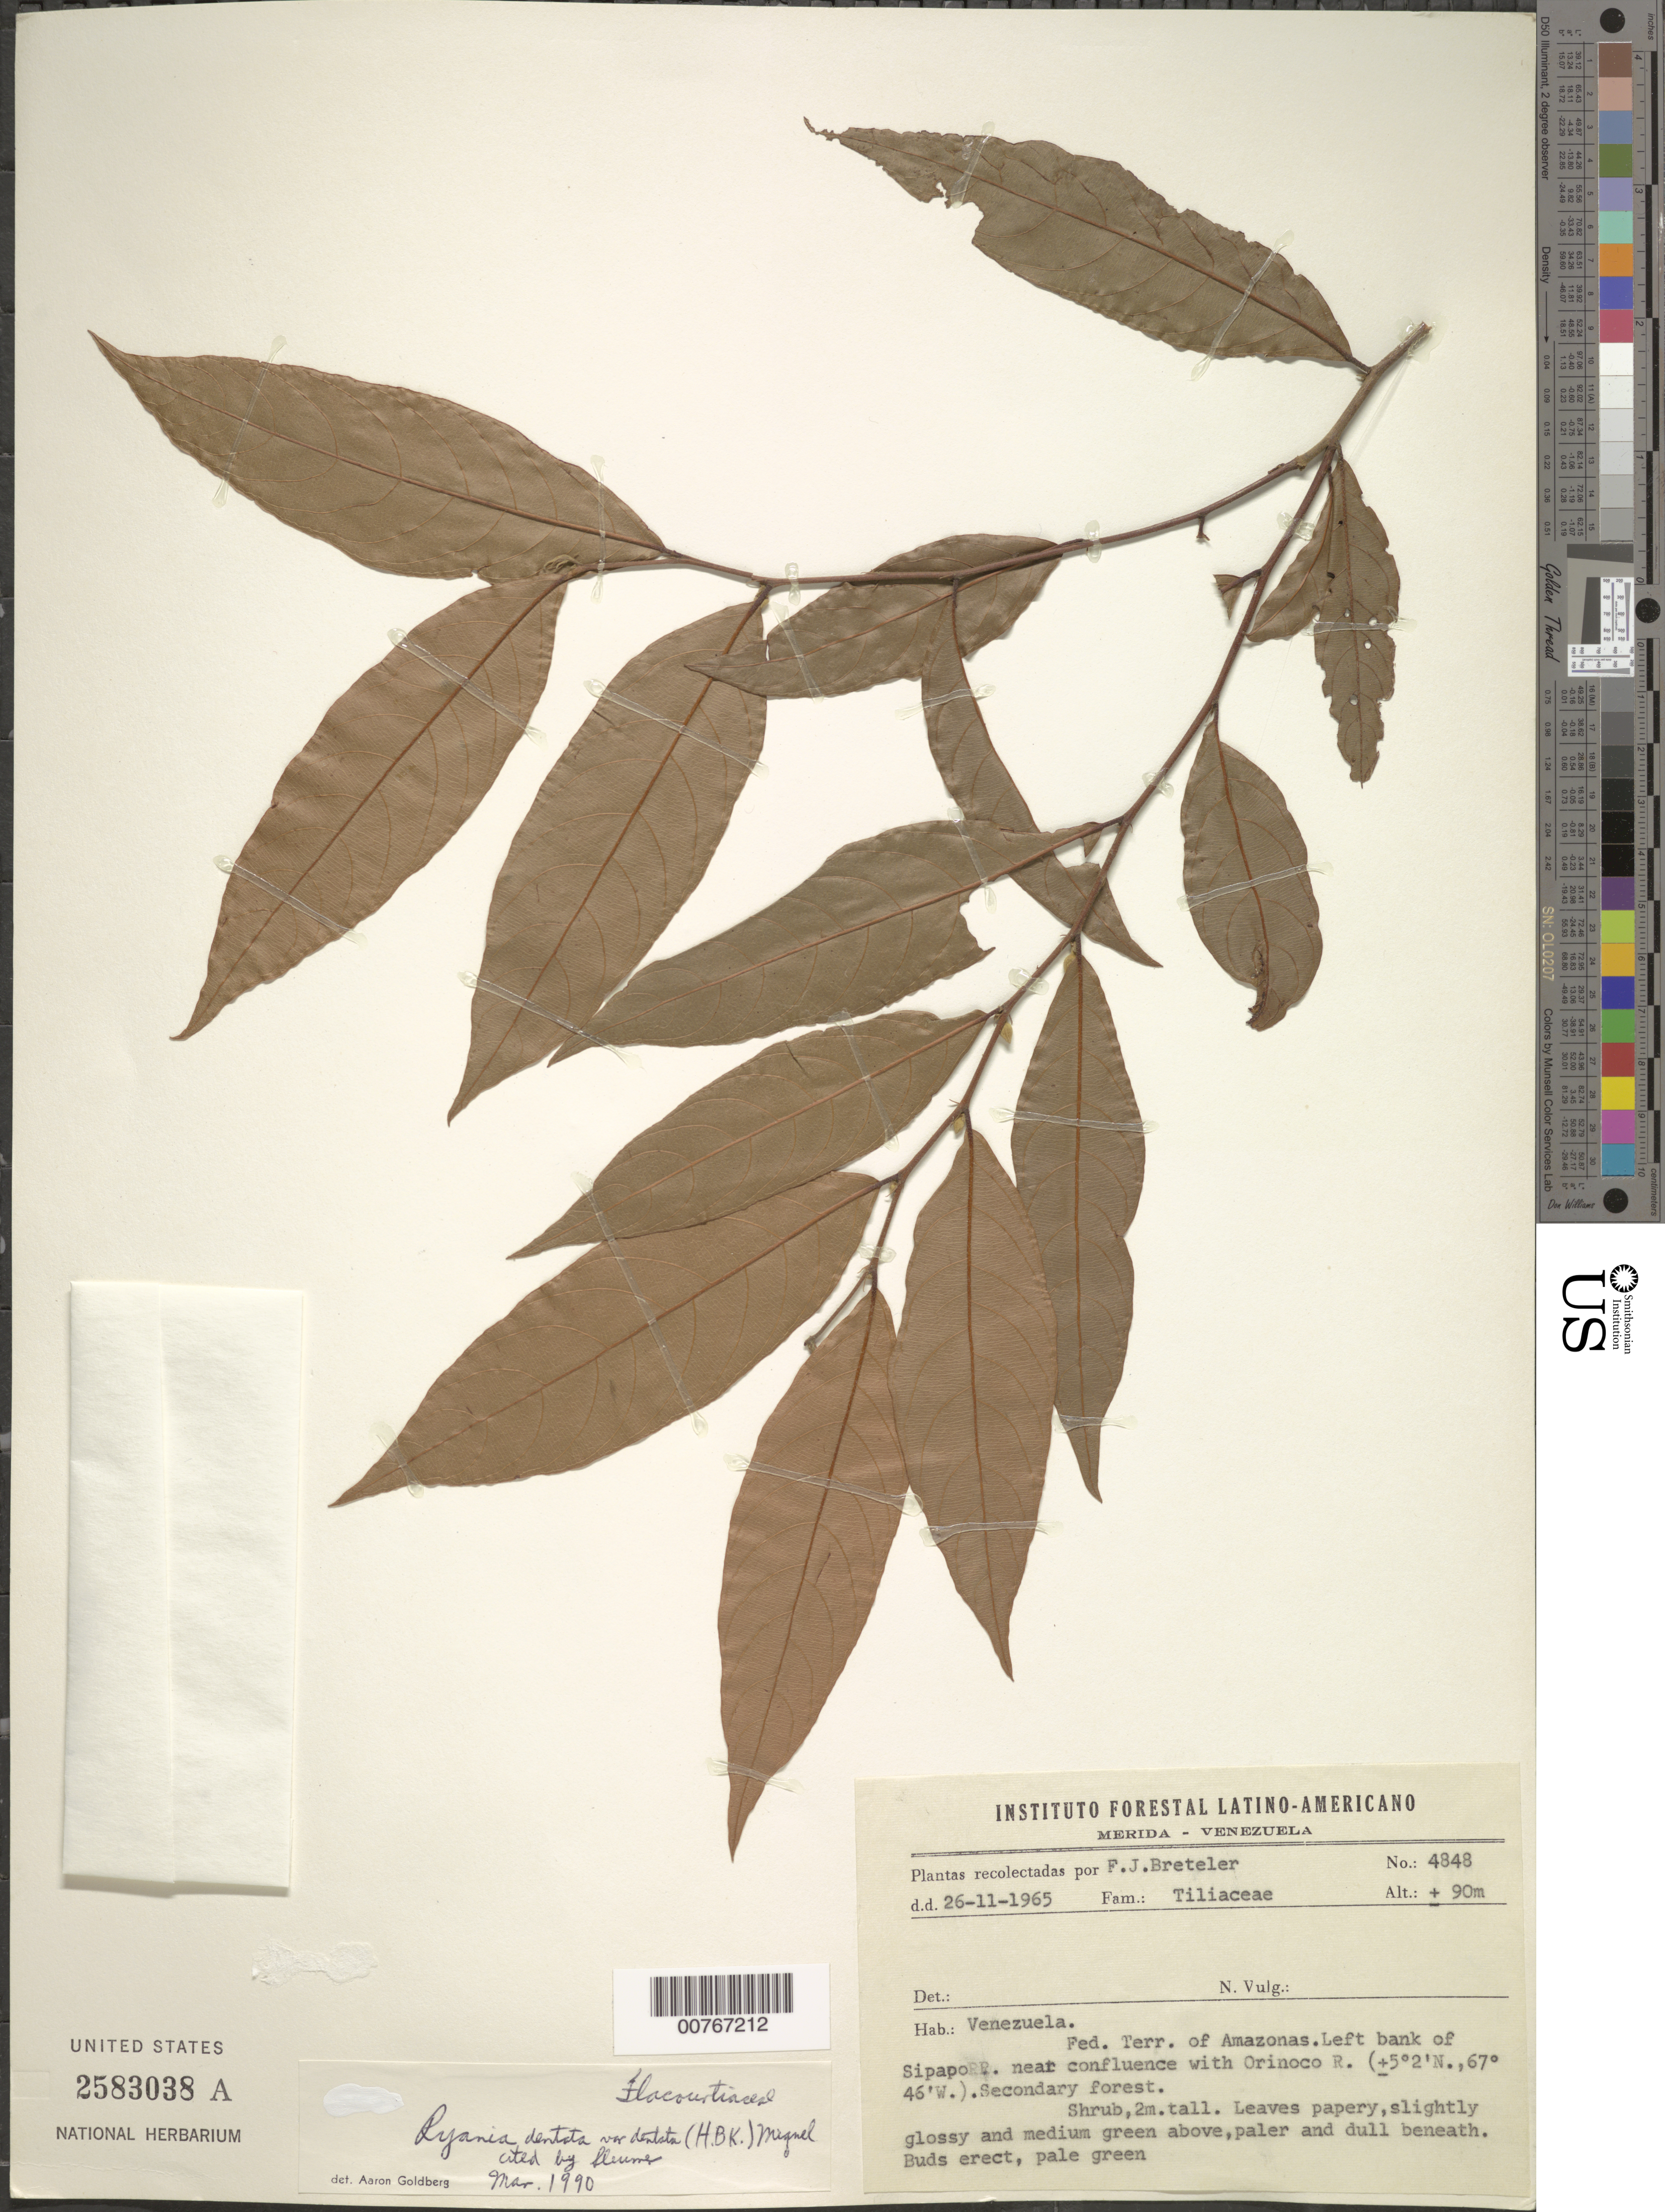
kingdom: Plantae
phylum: Tracheophyta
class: Magnoliopsida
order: Malpighiales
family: Salicaceae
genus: Ryania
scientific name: Ryania dentata var. dentata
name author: Miq.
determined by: Goldberg, Aaron, (US), NMNH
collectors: F. J. Breteler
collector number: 4848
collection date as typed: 26-Nov-65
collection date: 1965-11-26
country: Venezuela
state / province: Amazonas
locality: Sipapo R., near confl. with Orinoco R.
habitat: Secondary forest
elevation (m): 90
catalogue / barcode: US 2583038A